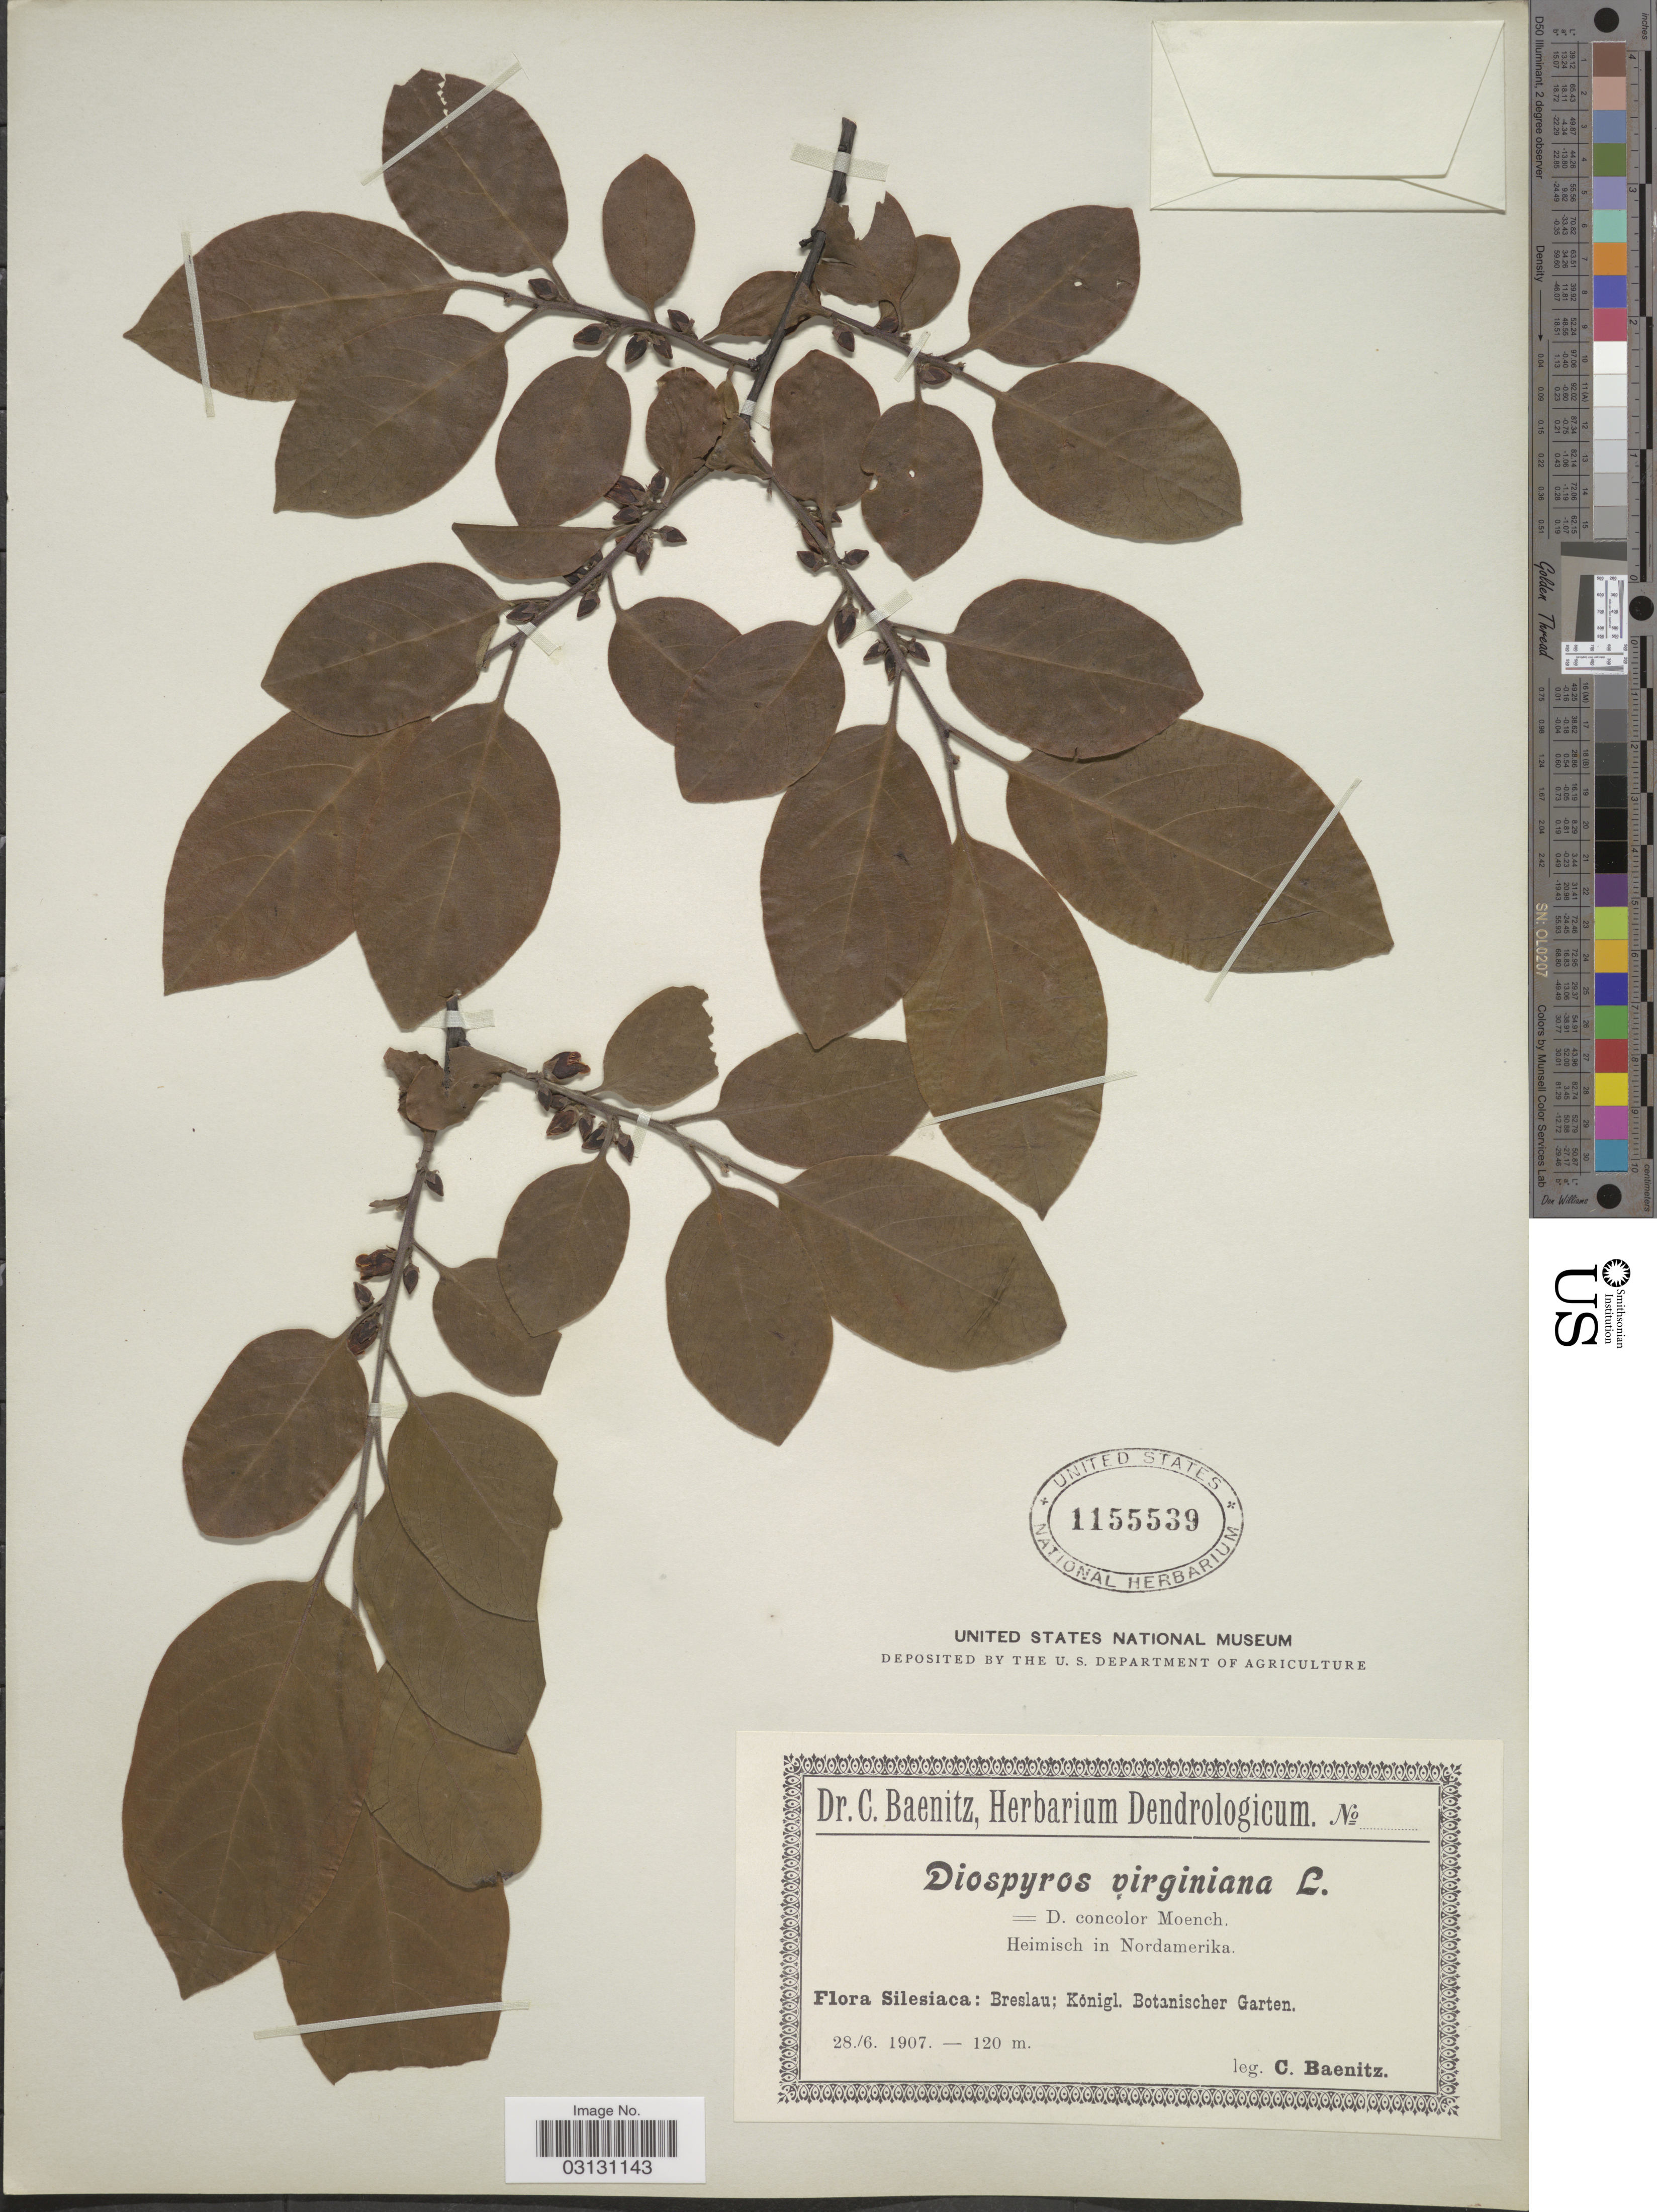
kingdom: Plantae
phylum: Tracheophyta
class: Magnoliopsida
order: Ericales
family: Ebenaceae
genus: Diospyros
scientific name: Diospyros virginiana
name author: L.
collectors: C. G. Baenitz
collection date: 1907-06-28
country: Poland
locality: Silesiaca: Breslau; Königl. Botanischer Garten.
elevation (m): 120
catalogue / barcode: US 1155539